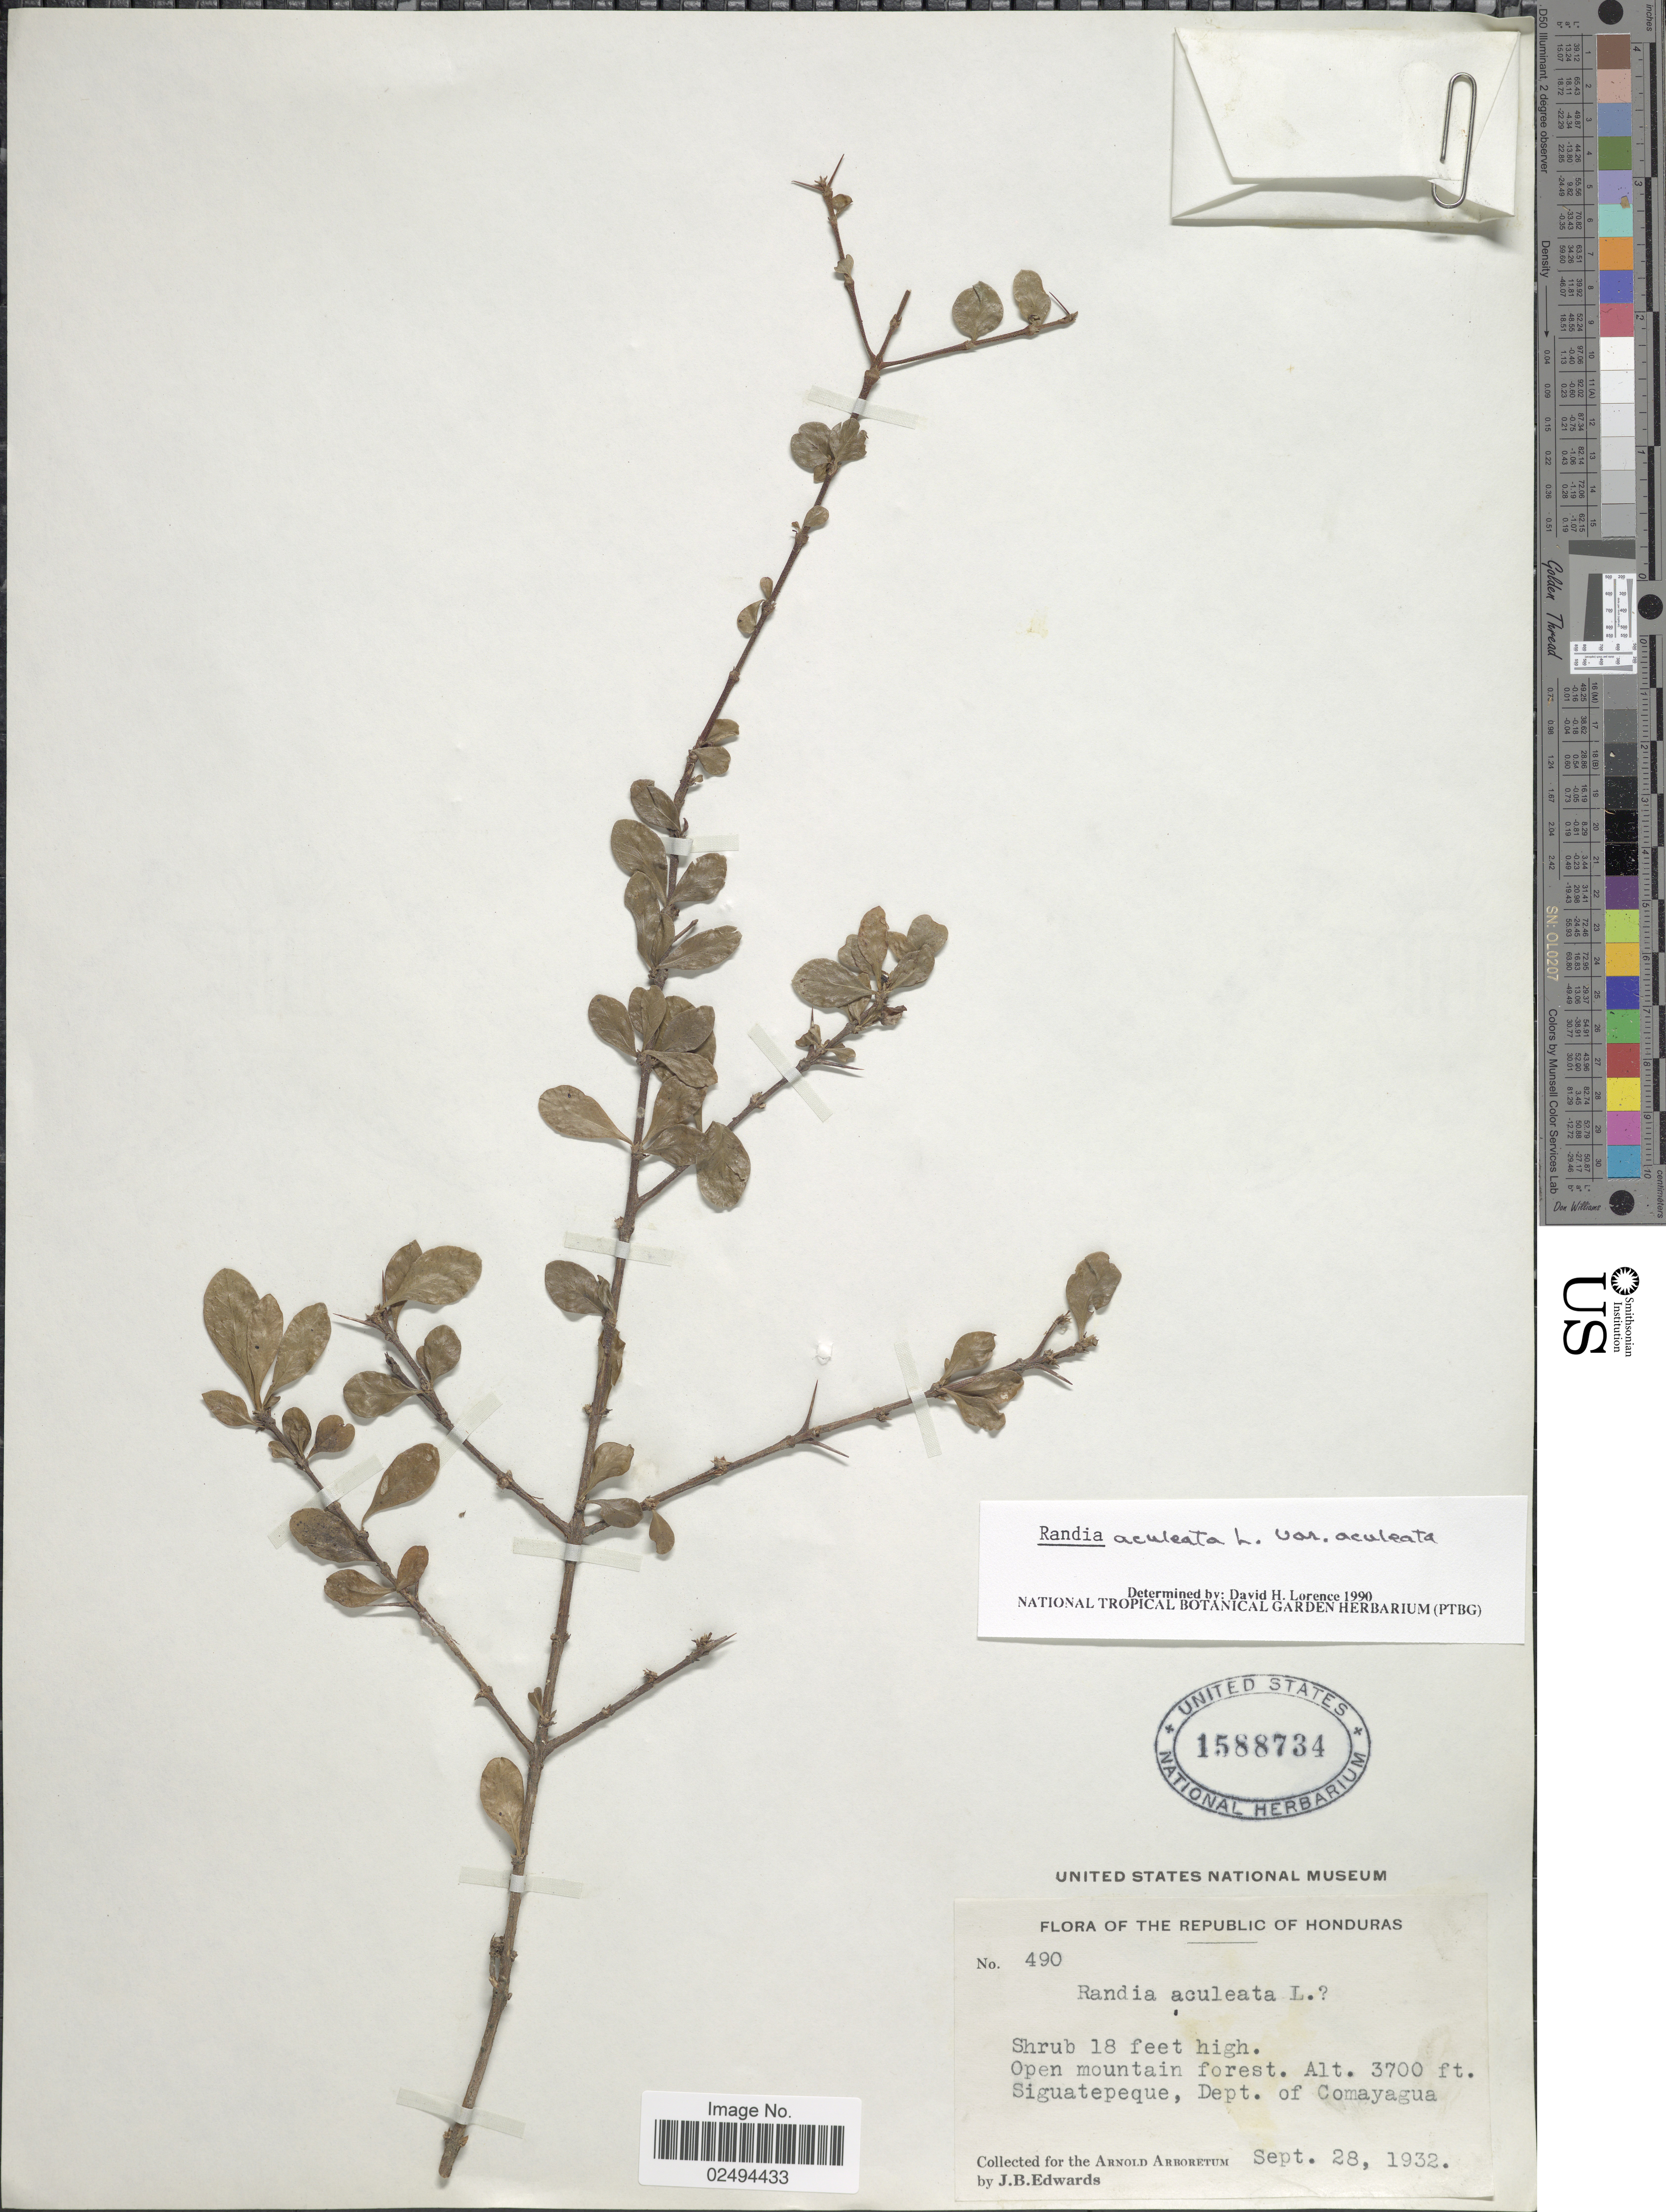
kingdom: Plantae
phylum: Tracheophyta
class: Magnoliopsida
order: Gentianales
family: Rubiaceae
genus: Randia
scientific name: Randia aculeata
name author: L.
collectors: J. B. Edwards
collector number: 490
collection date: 1932-09-28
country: Honduras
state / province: Comayagua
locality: Republic of Honduras. Open mountain forest. Siguatepeque, Dept. of Comayagua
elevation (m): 1128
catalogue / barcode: US 1588734